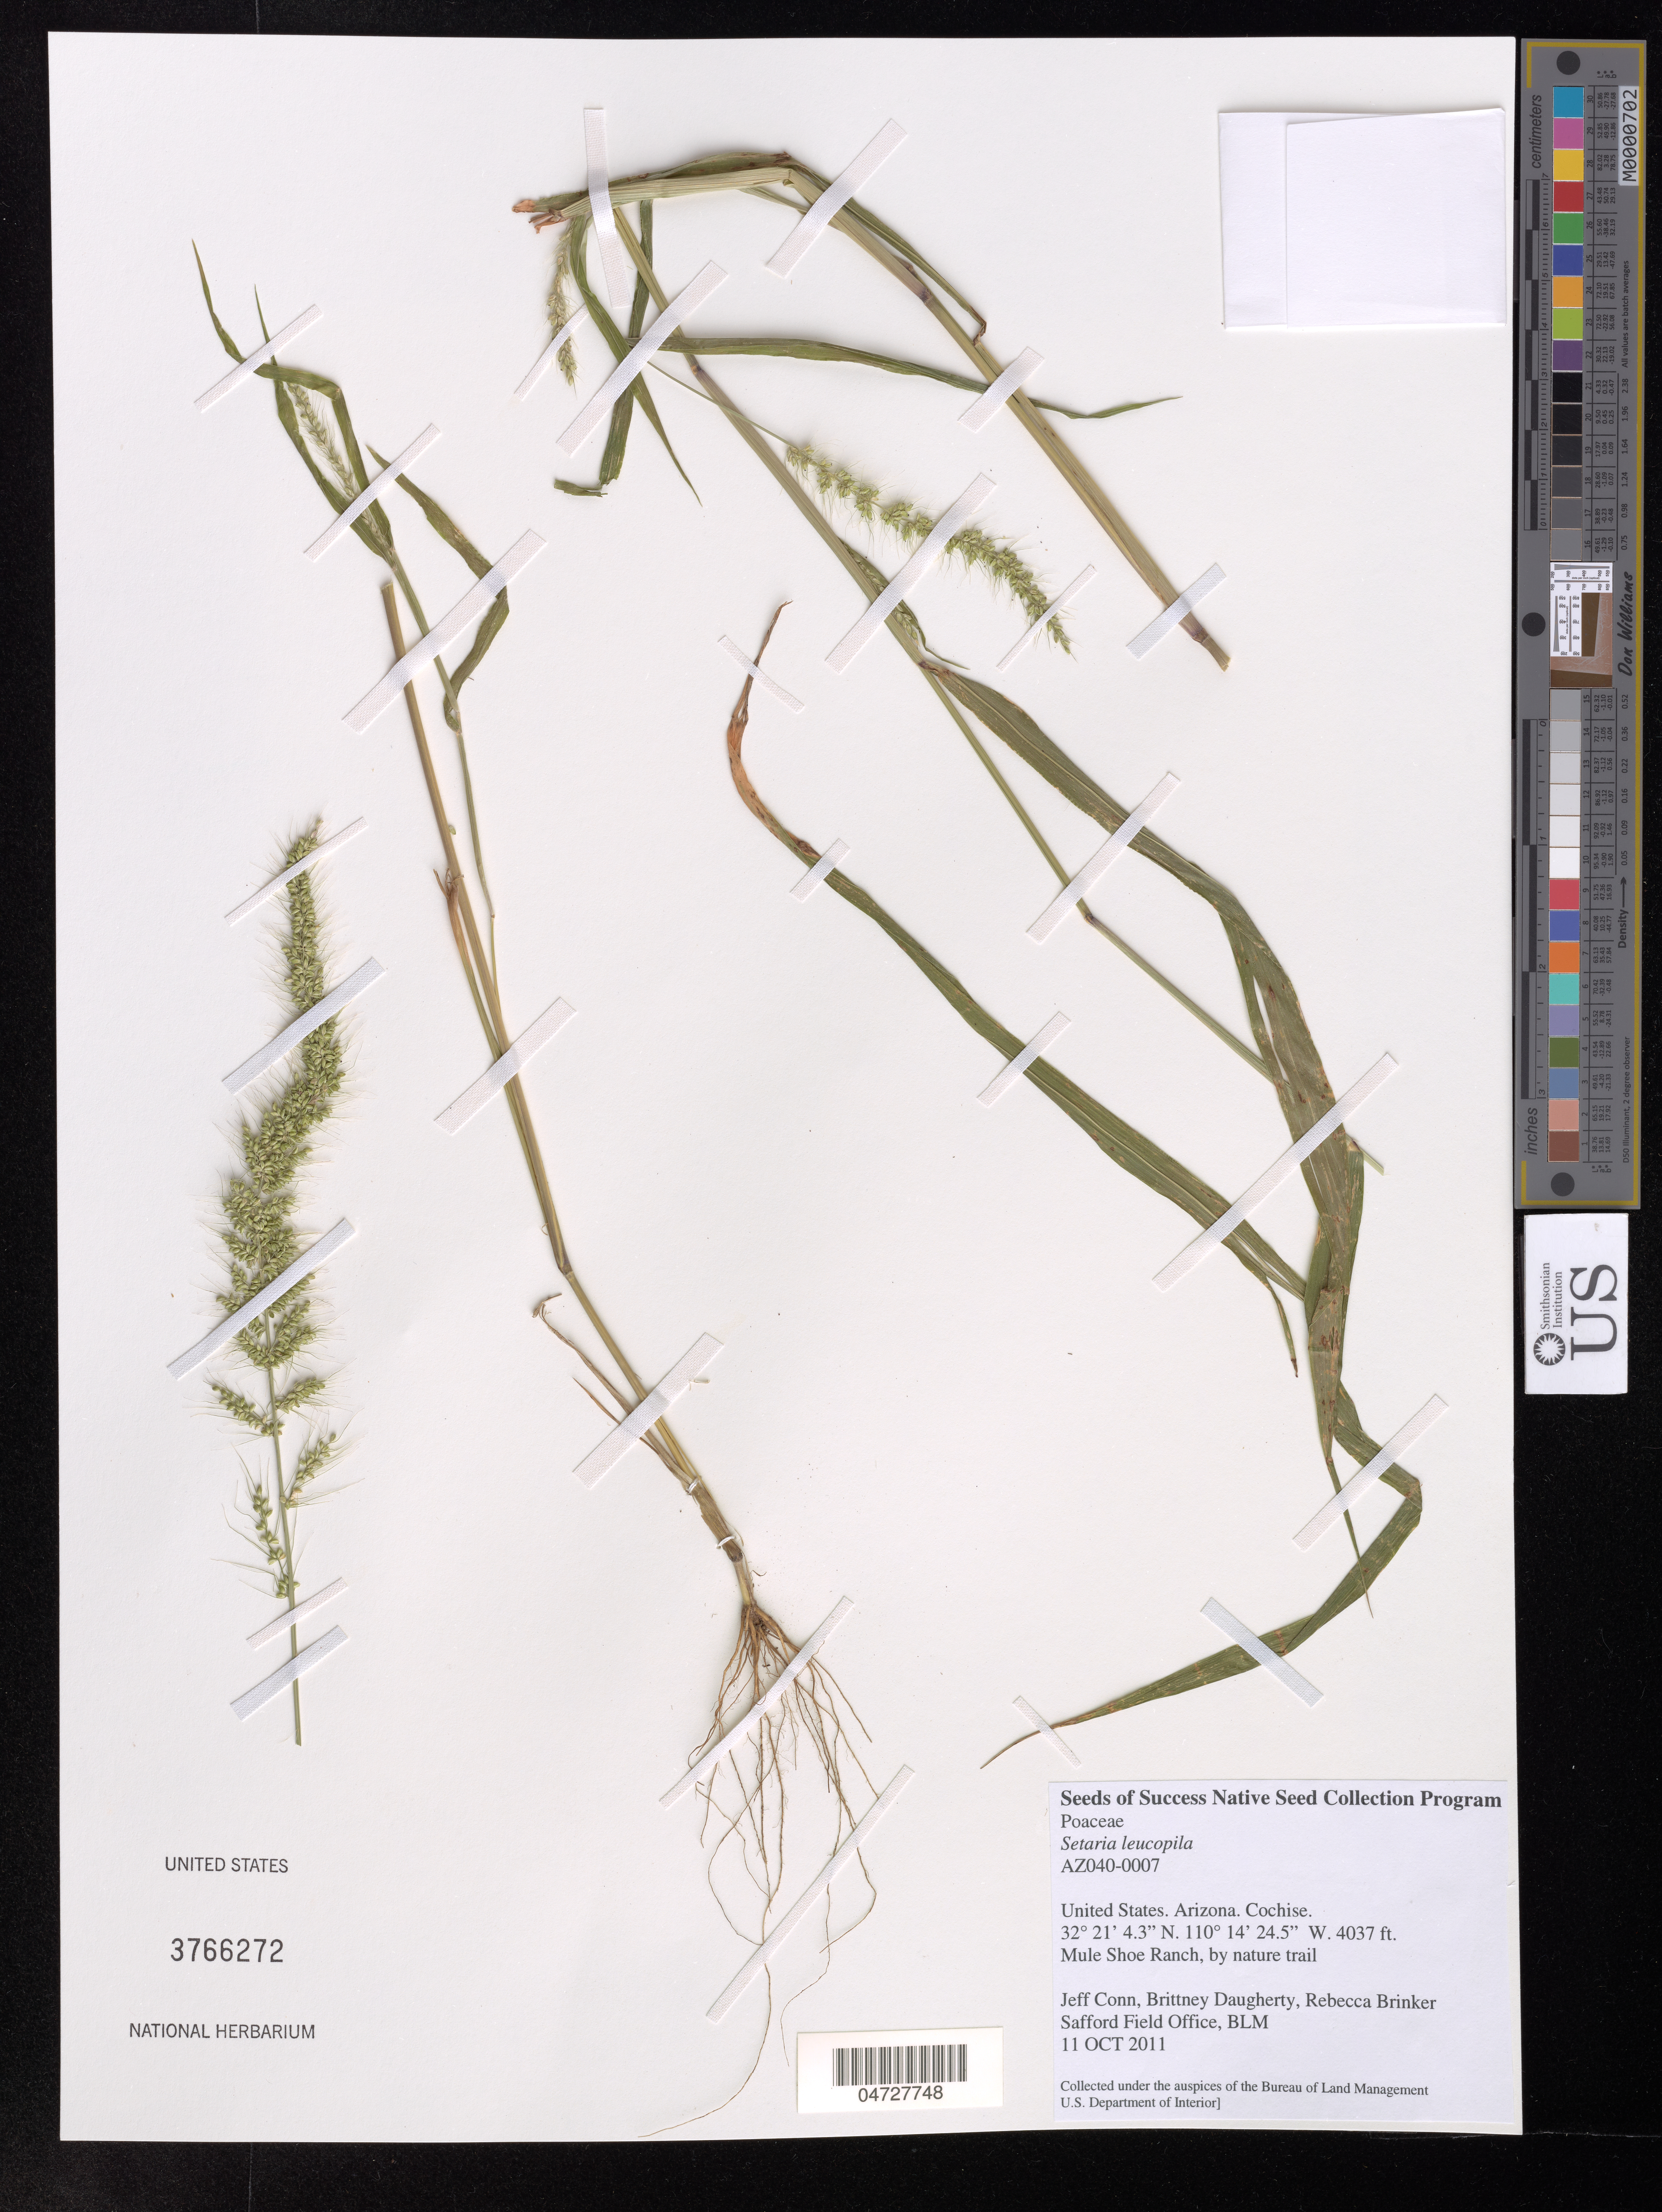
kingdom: Plantae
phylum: Tracheophyta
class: Liliopsida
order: Poales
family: Poaceae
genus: Setaria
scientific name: Setaria leucopila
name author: (Scribn. & Merr.) K. Schum.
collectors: J. Conn, B. Daugherty & R. Brinker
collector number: AZ040-0007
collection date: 2011-10-11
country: United States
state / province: Arizona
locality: Cochise. Mule Shoe Ranch, by nature trail.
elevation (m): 1230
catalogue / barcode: US 3766272